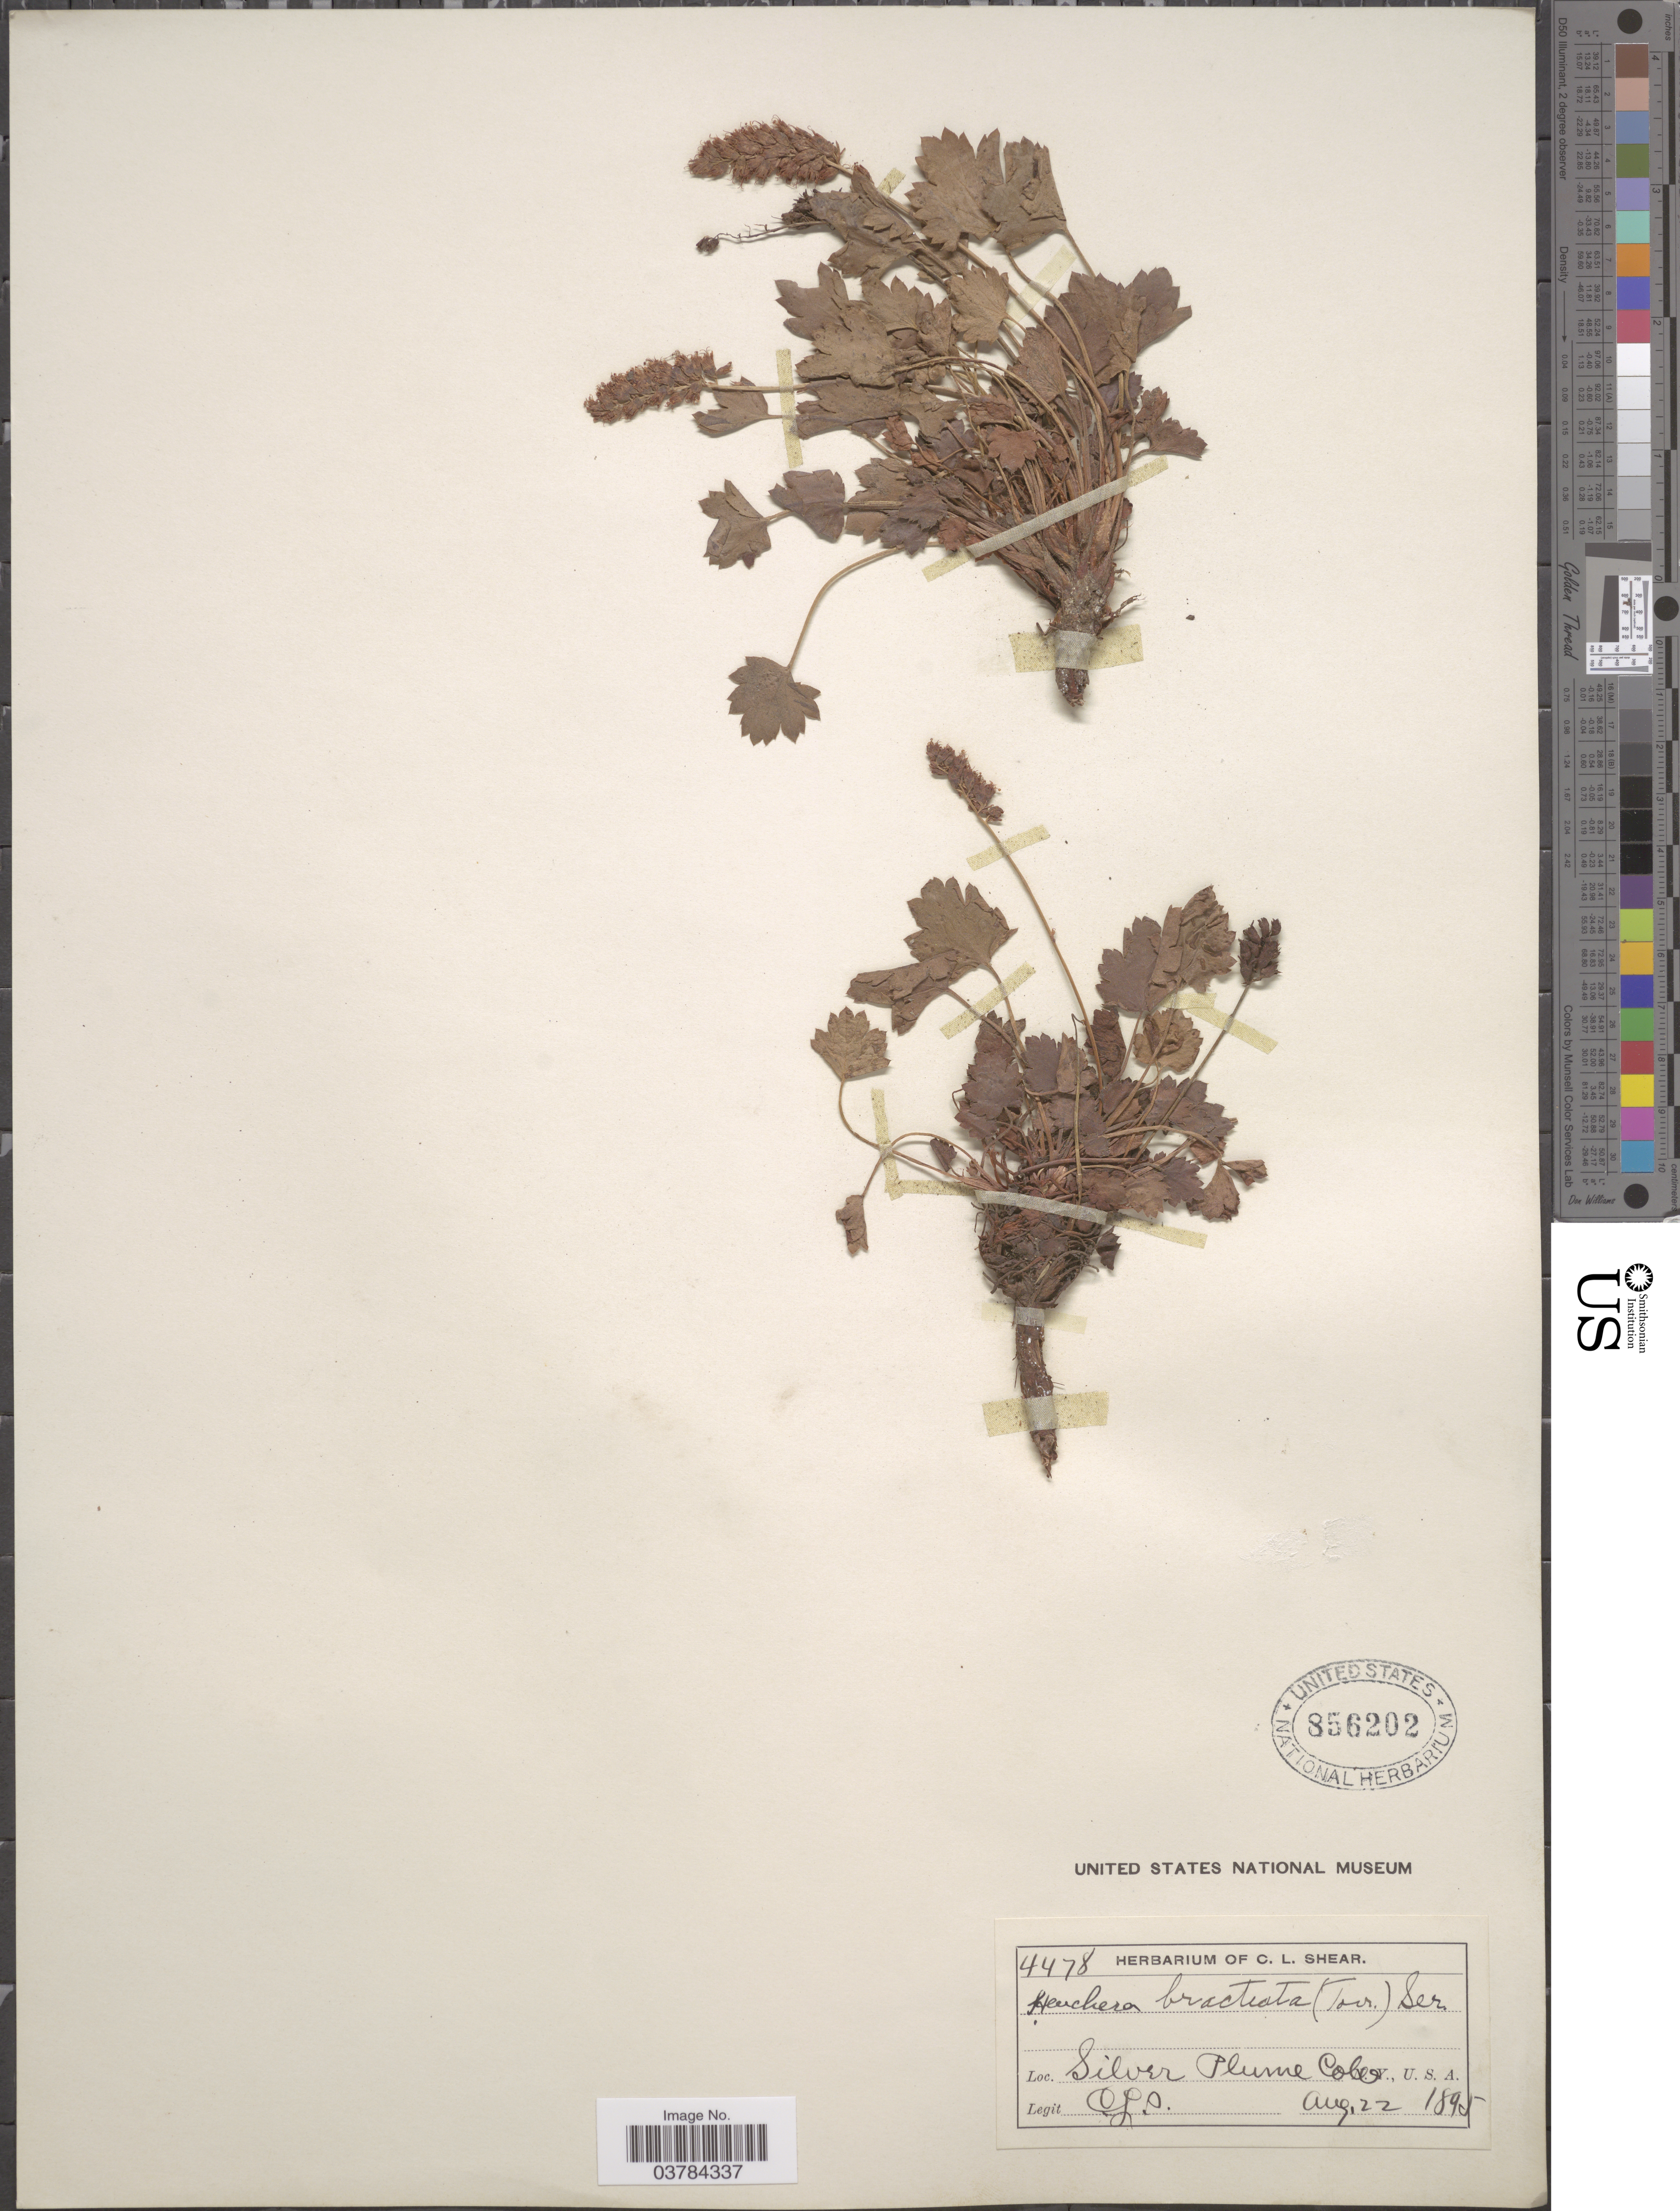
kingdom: Plantae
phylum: Tracheophyta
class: Magnoliopsida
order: Saxifragales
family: Saxifragaceae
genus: Heuchera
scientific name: Heuchera bracteata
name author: (Torr.) Ser.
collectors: C. L. Shear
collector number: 4478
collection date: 1895-08-22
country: United States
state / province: Colorado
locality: Silver Plume.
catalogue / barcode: US 856202